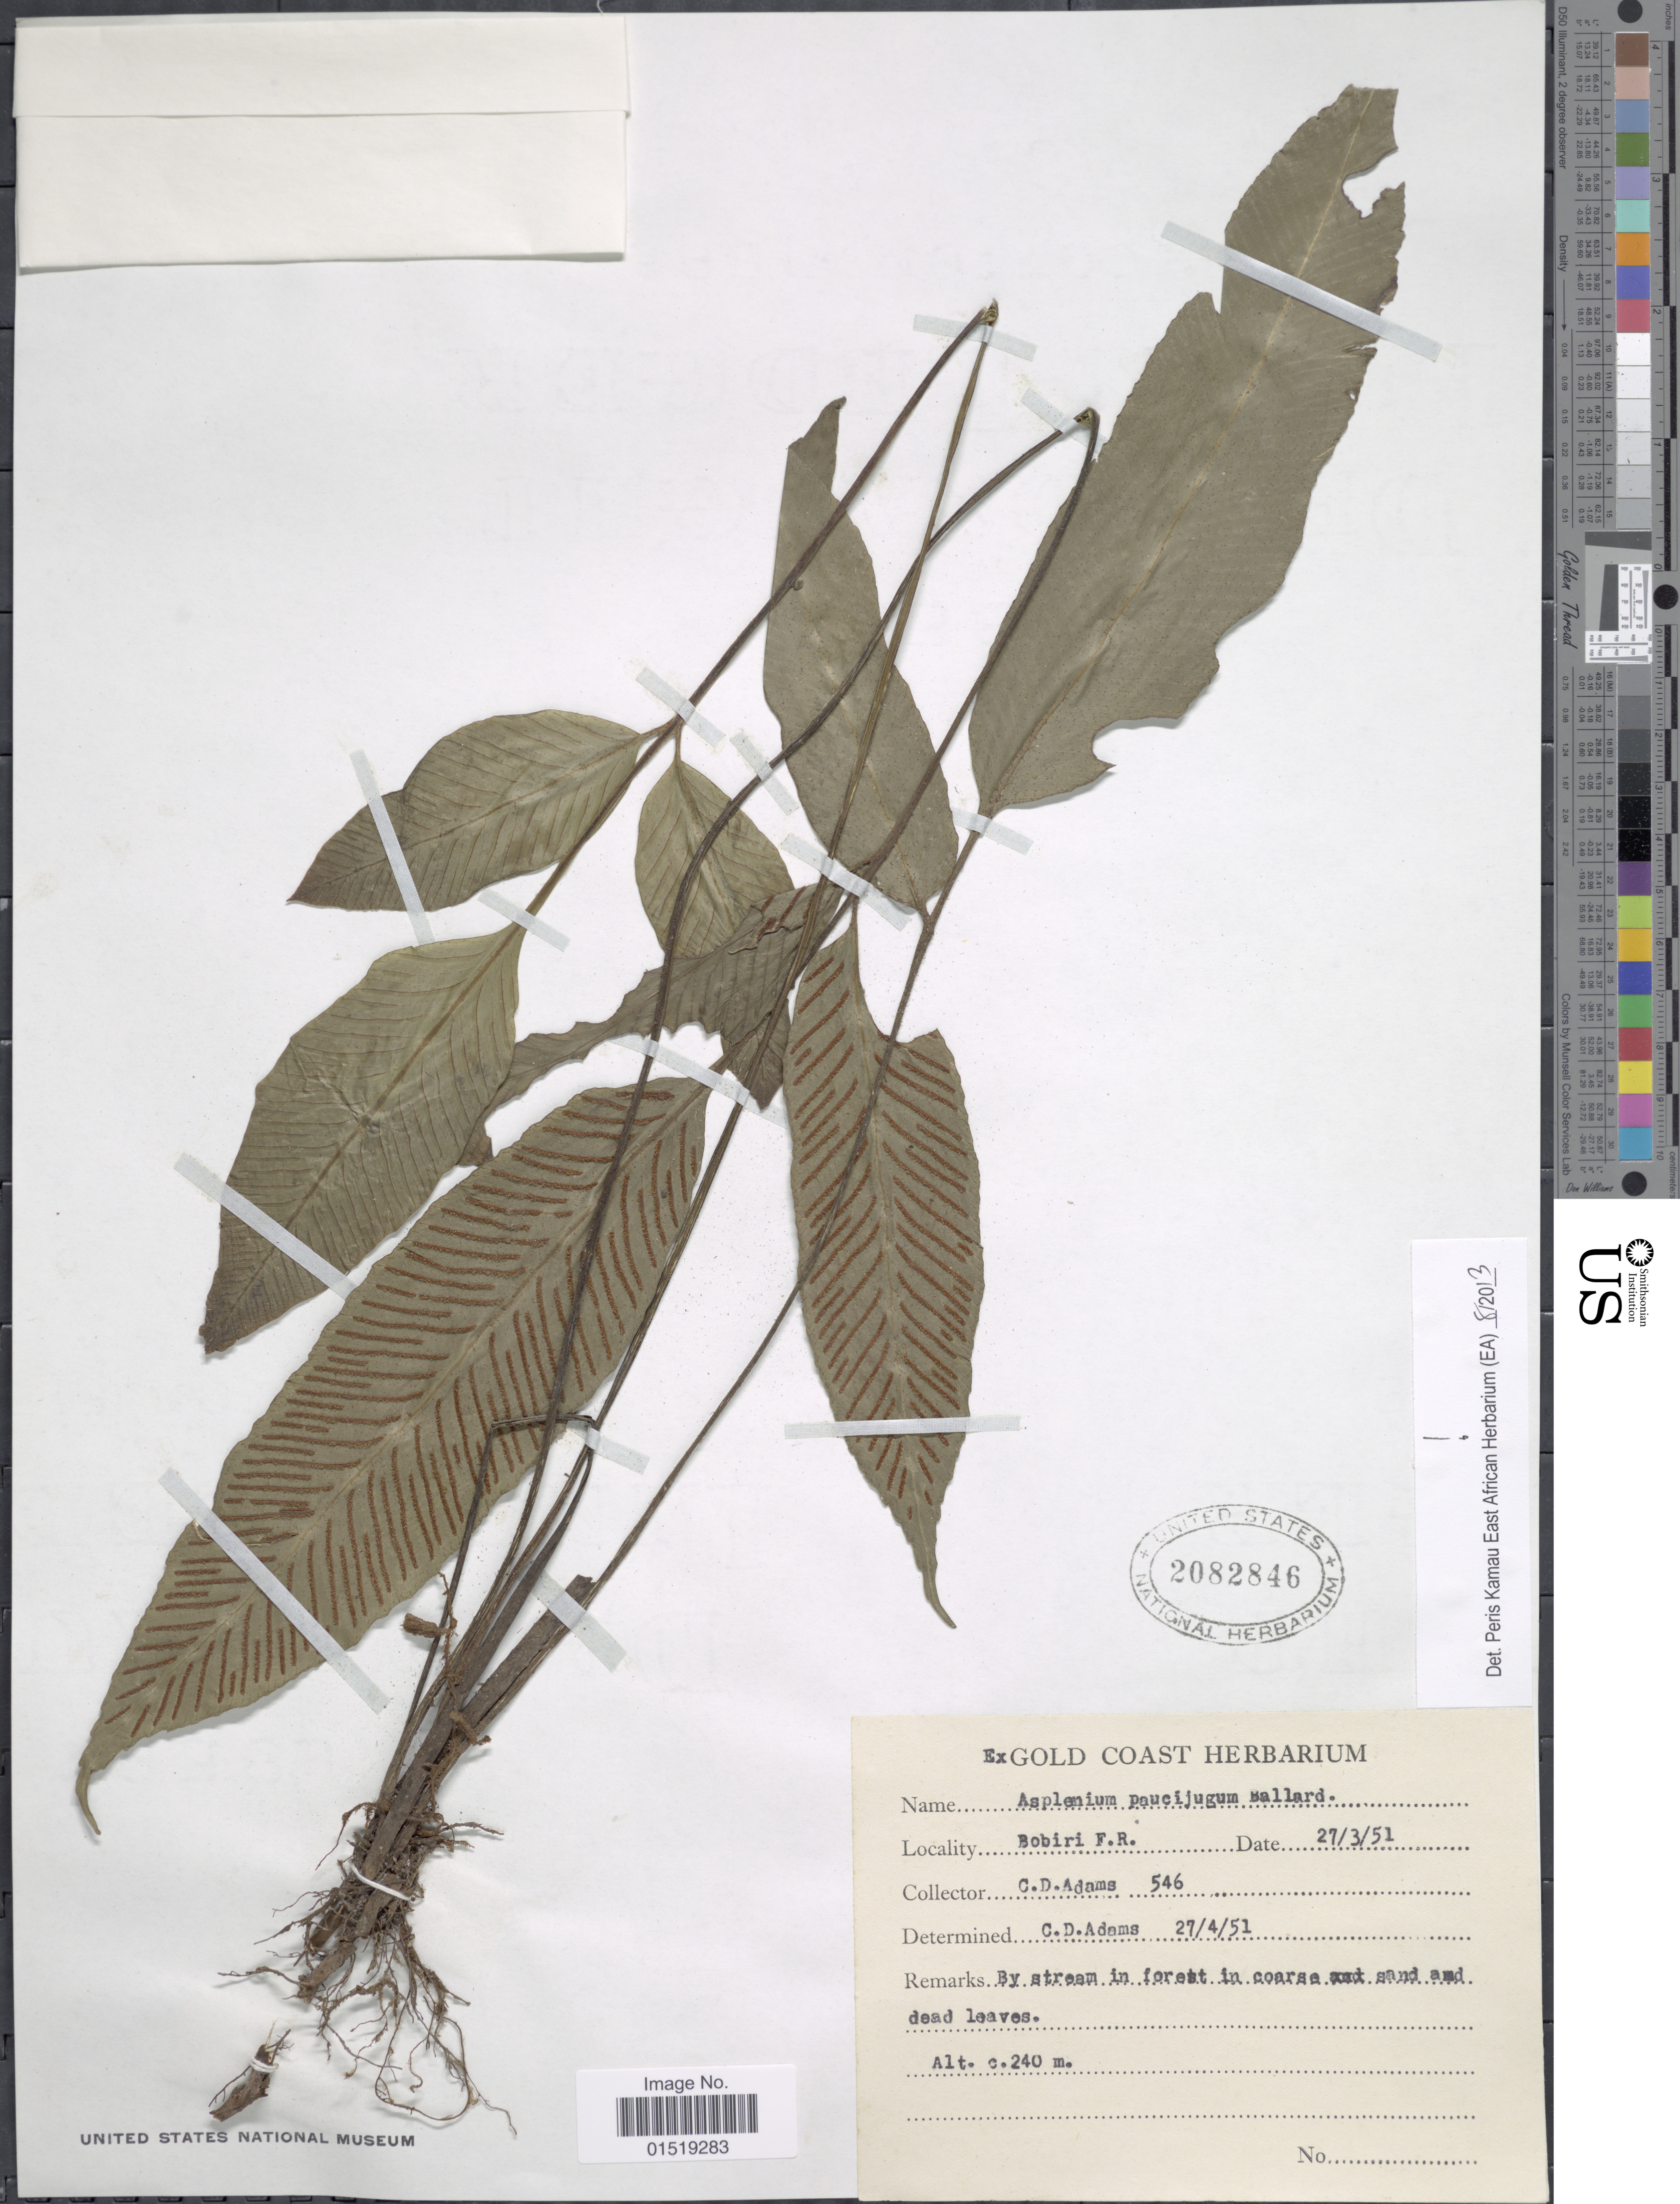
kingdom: Plantae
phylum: Tracheophyta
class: Polypodiopsida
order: Polypodiales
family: Aspleniaceae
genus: Asplenium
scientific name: Asplenium paucijugum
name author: Ballard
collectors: C. D. Adams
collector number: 546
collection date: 1951-03-27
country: Mauritius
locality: Bobiri F.R.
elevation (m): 240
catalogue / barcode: US 2082846